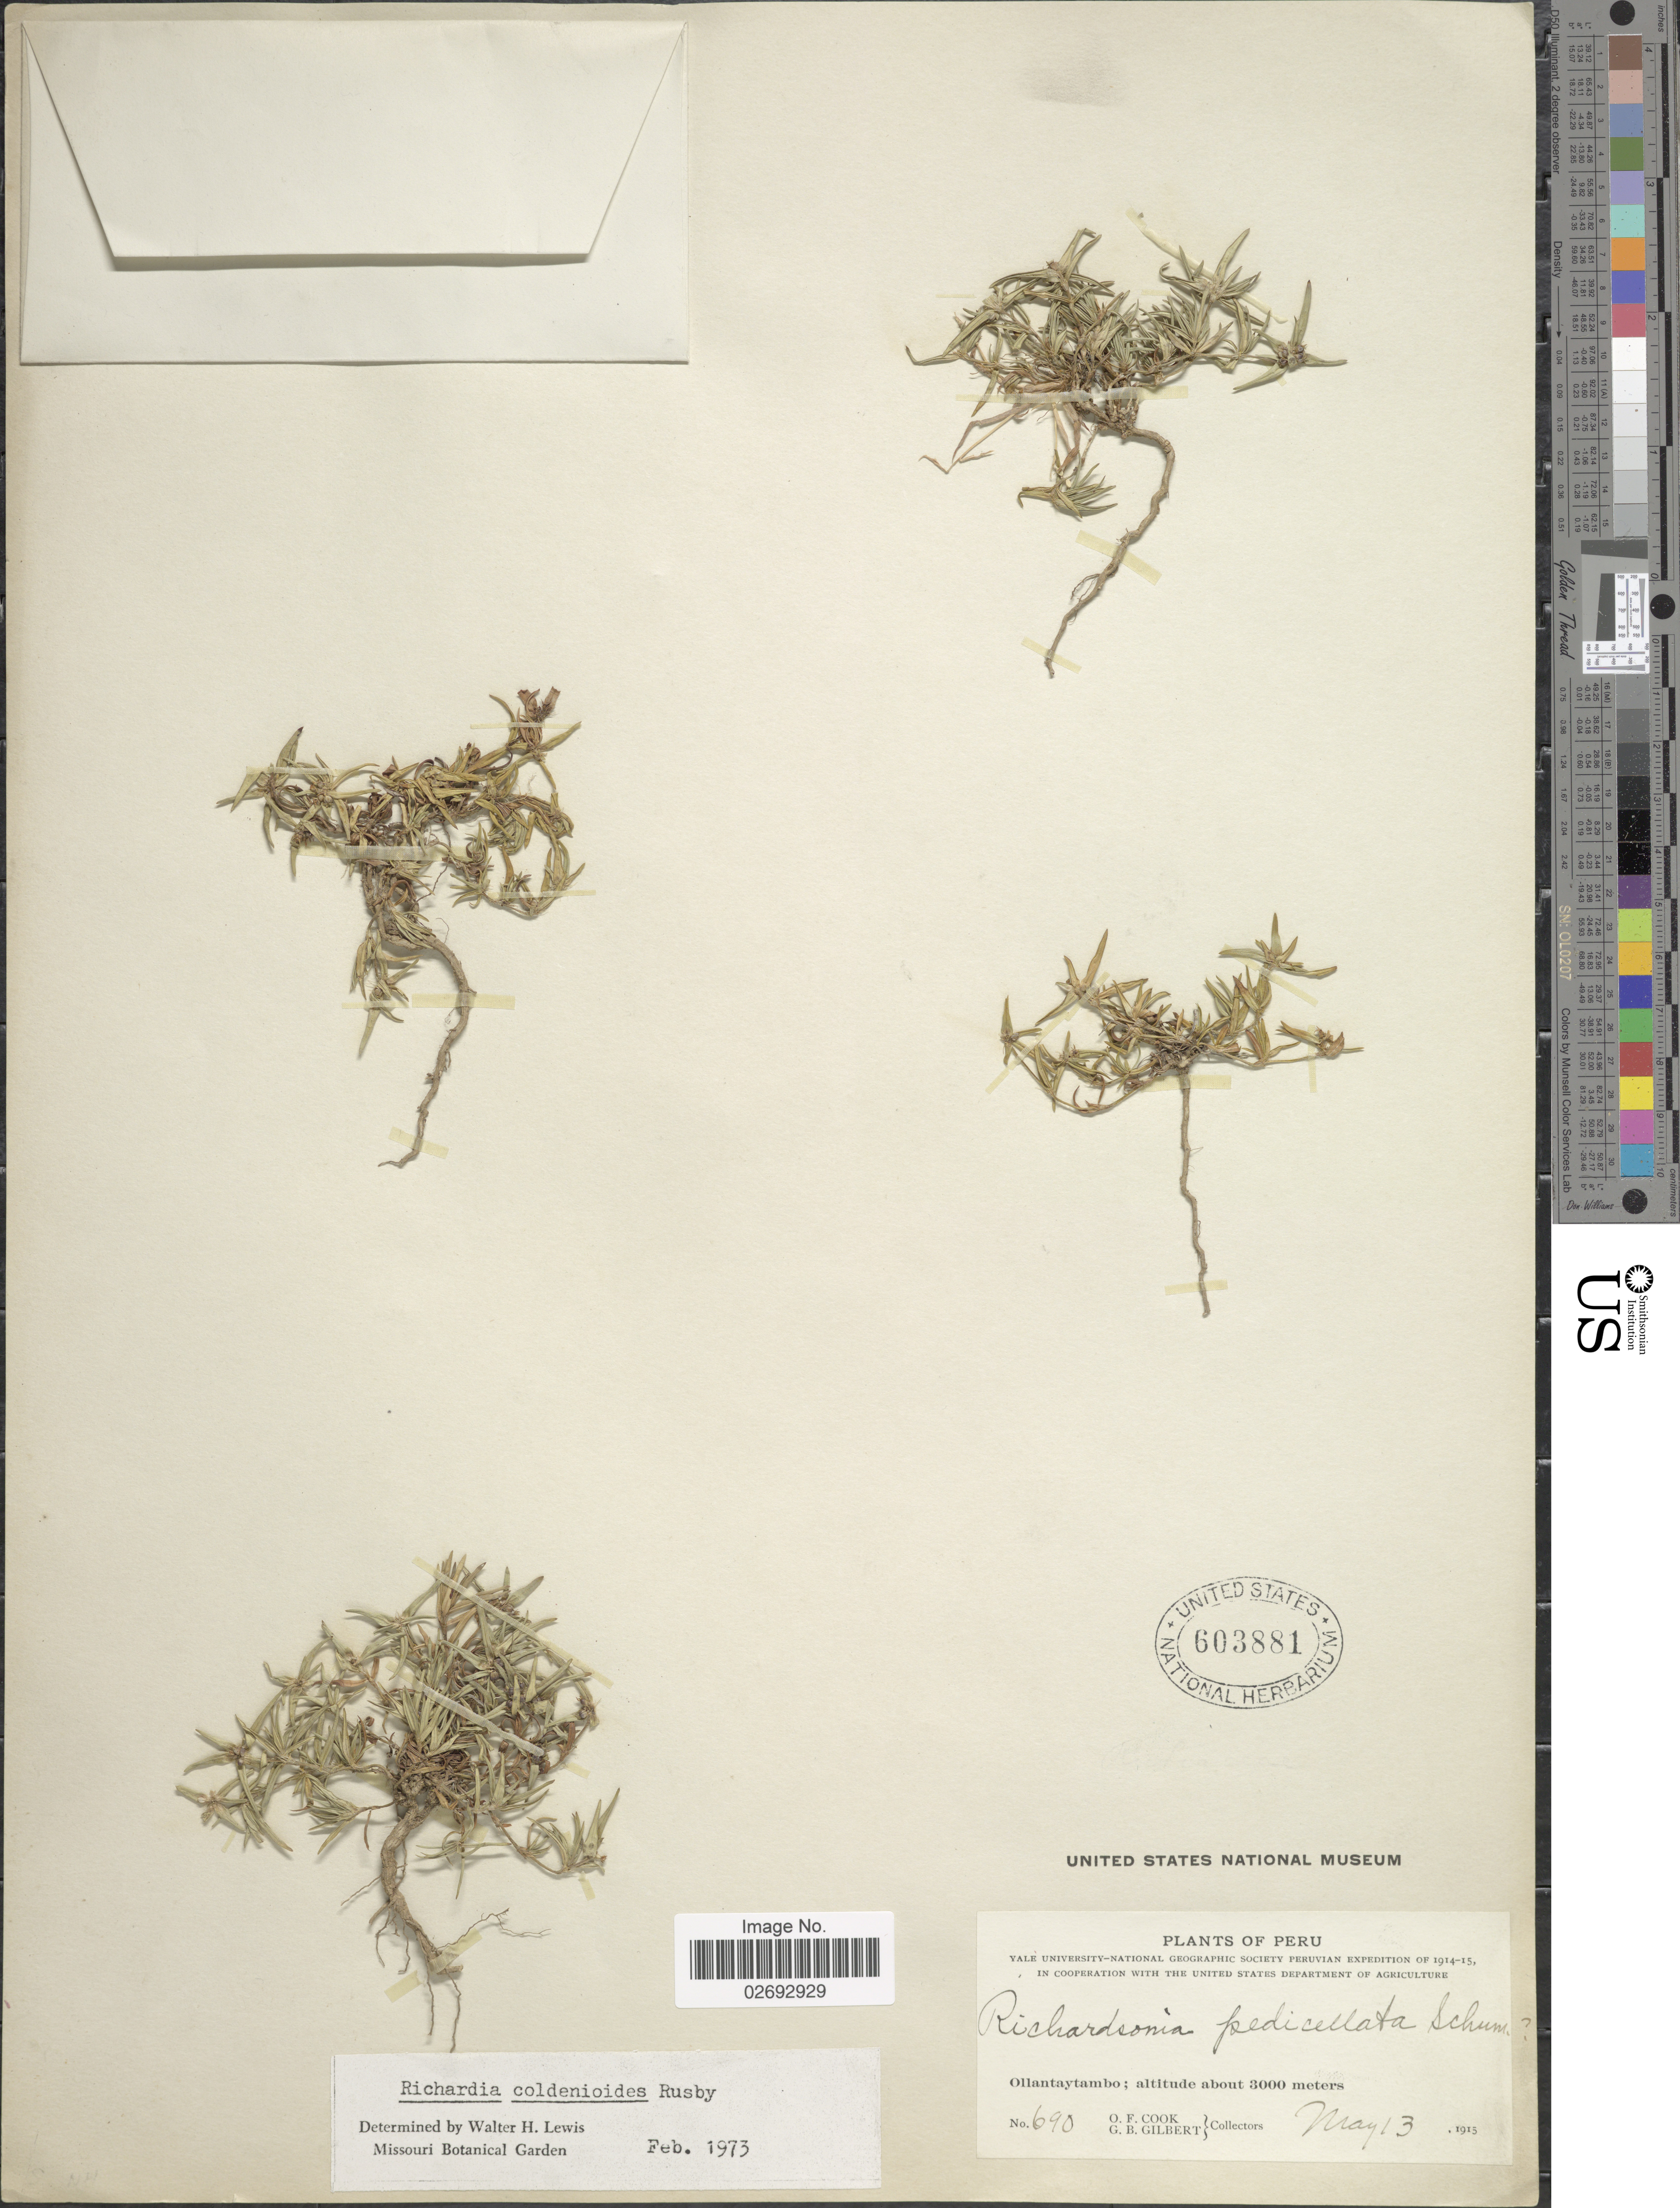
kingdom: Plantae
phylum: Tracheophyta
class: Magnoliopsida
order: Gentianales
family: Rubiaceae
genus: Richardia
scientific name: Richardia coldenioides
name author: Rusby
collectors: O. F. Cook & G. B. Gilbert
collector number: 690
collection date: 1915-05-13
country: Peru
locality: Ollantaytambo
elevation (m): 3000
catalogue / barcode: US 603881